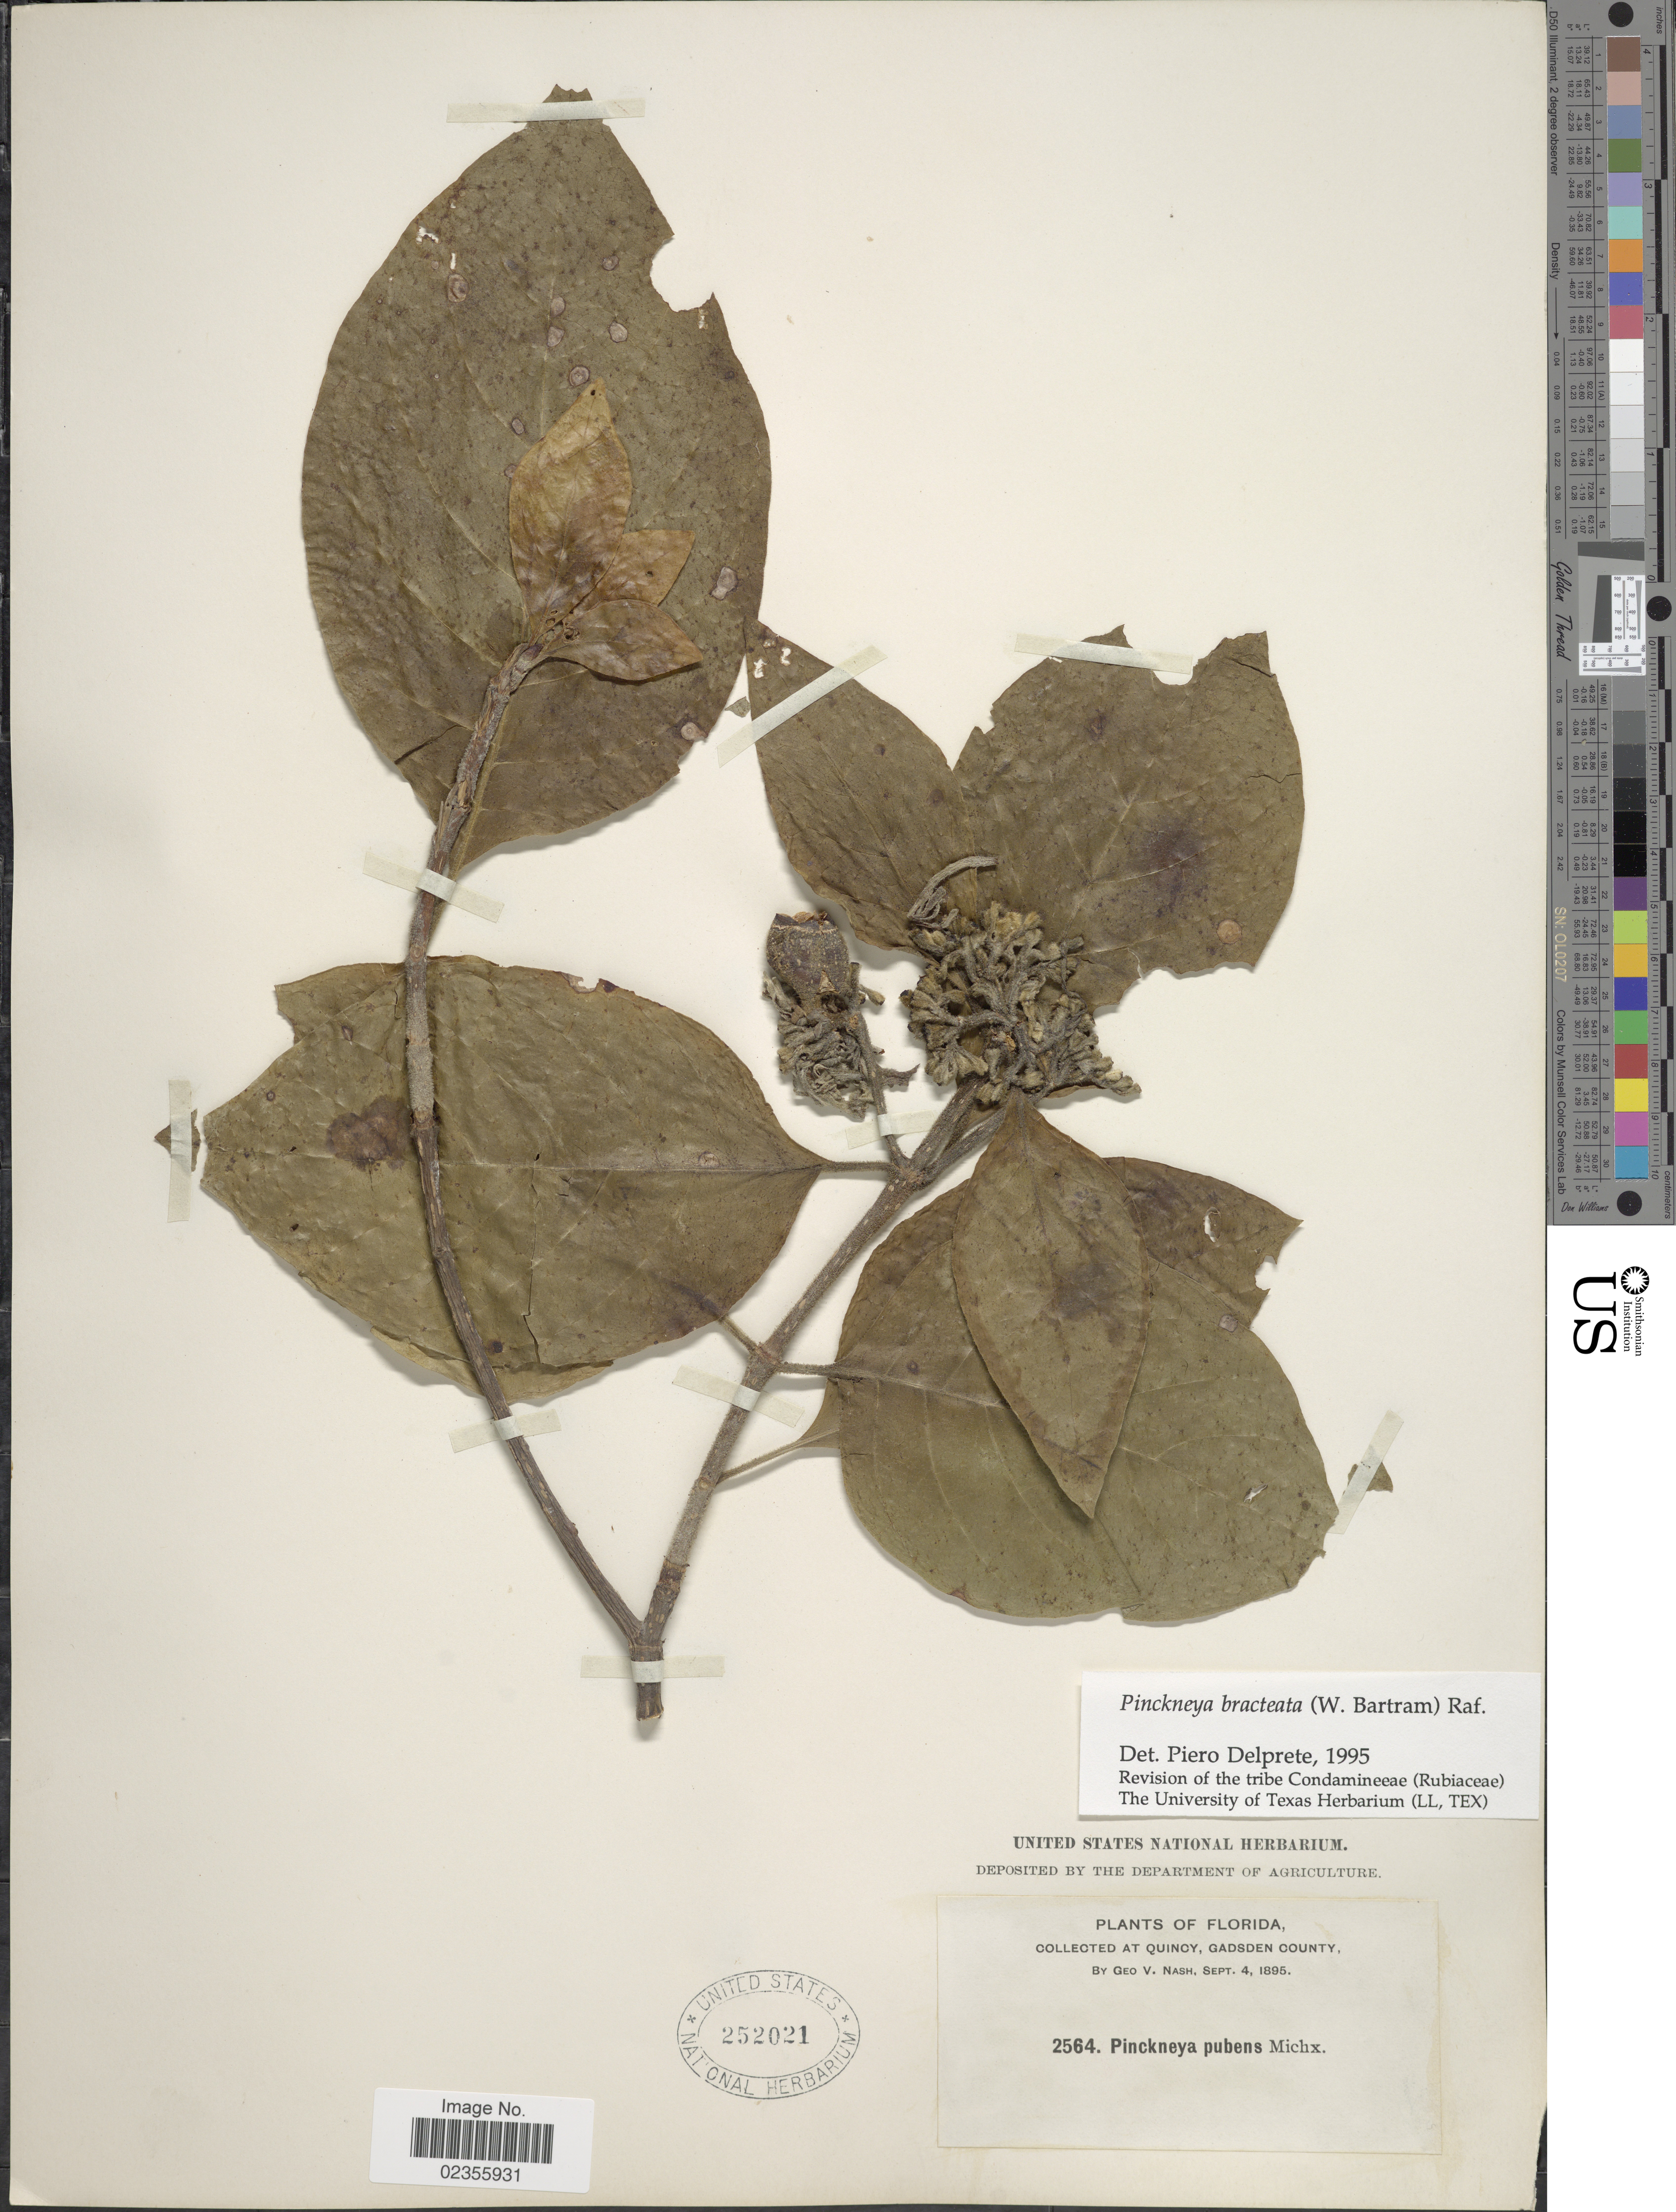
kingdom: Plantae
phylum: Tracheophyta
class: Magnoliopsida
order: Gentianales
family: Rubiaceae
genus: Pinckneya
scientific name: Pinckneya pubens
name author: Michx.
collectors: G. V. Nash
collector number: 2564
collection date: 1895-09-04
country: United States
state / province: Florida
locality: Quincy, Gadsden County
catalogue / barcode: US 252021